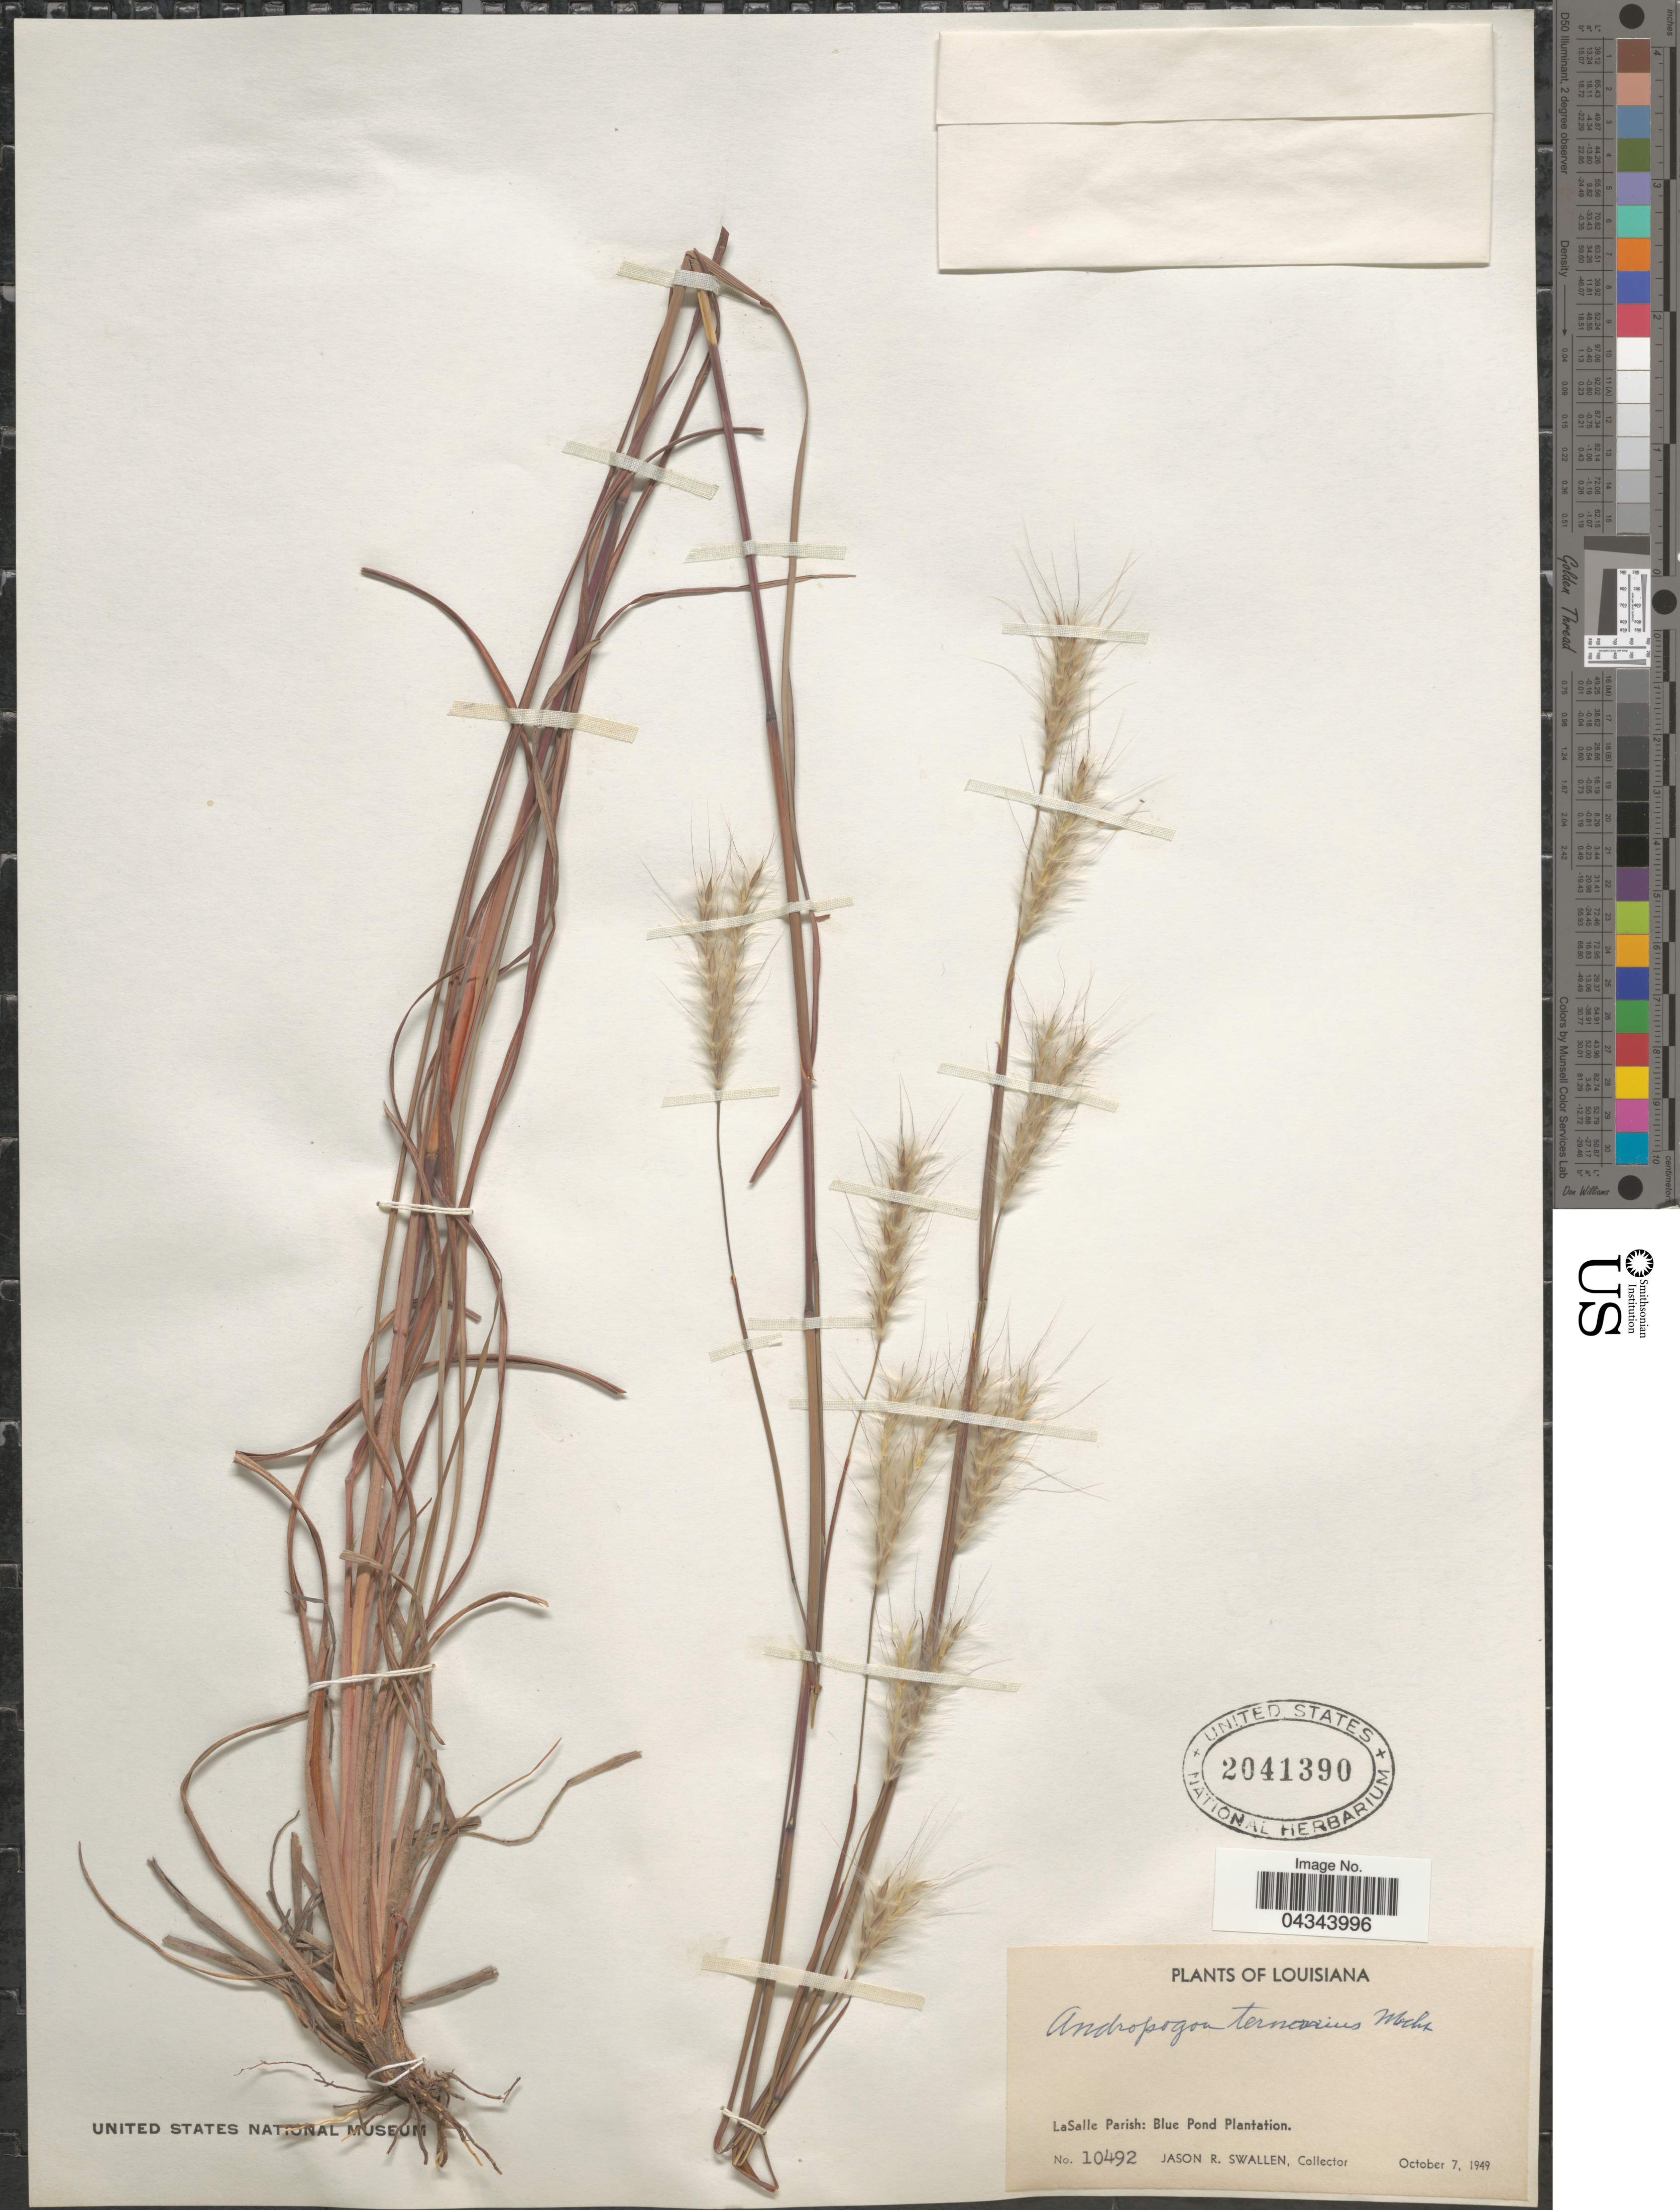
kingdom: Plantae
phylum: Tracheophyta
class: Liliopsida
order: Poales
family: Poaceae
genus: Andropogon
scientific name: Andropogon ternarius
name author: Michx.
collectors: J. R. Swallen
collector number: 10492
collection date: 1949-10-07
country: United States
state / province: Louisiana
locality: LaSalle Parish: Blue Pond Plantation.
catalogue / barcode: US 2041390